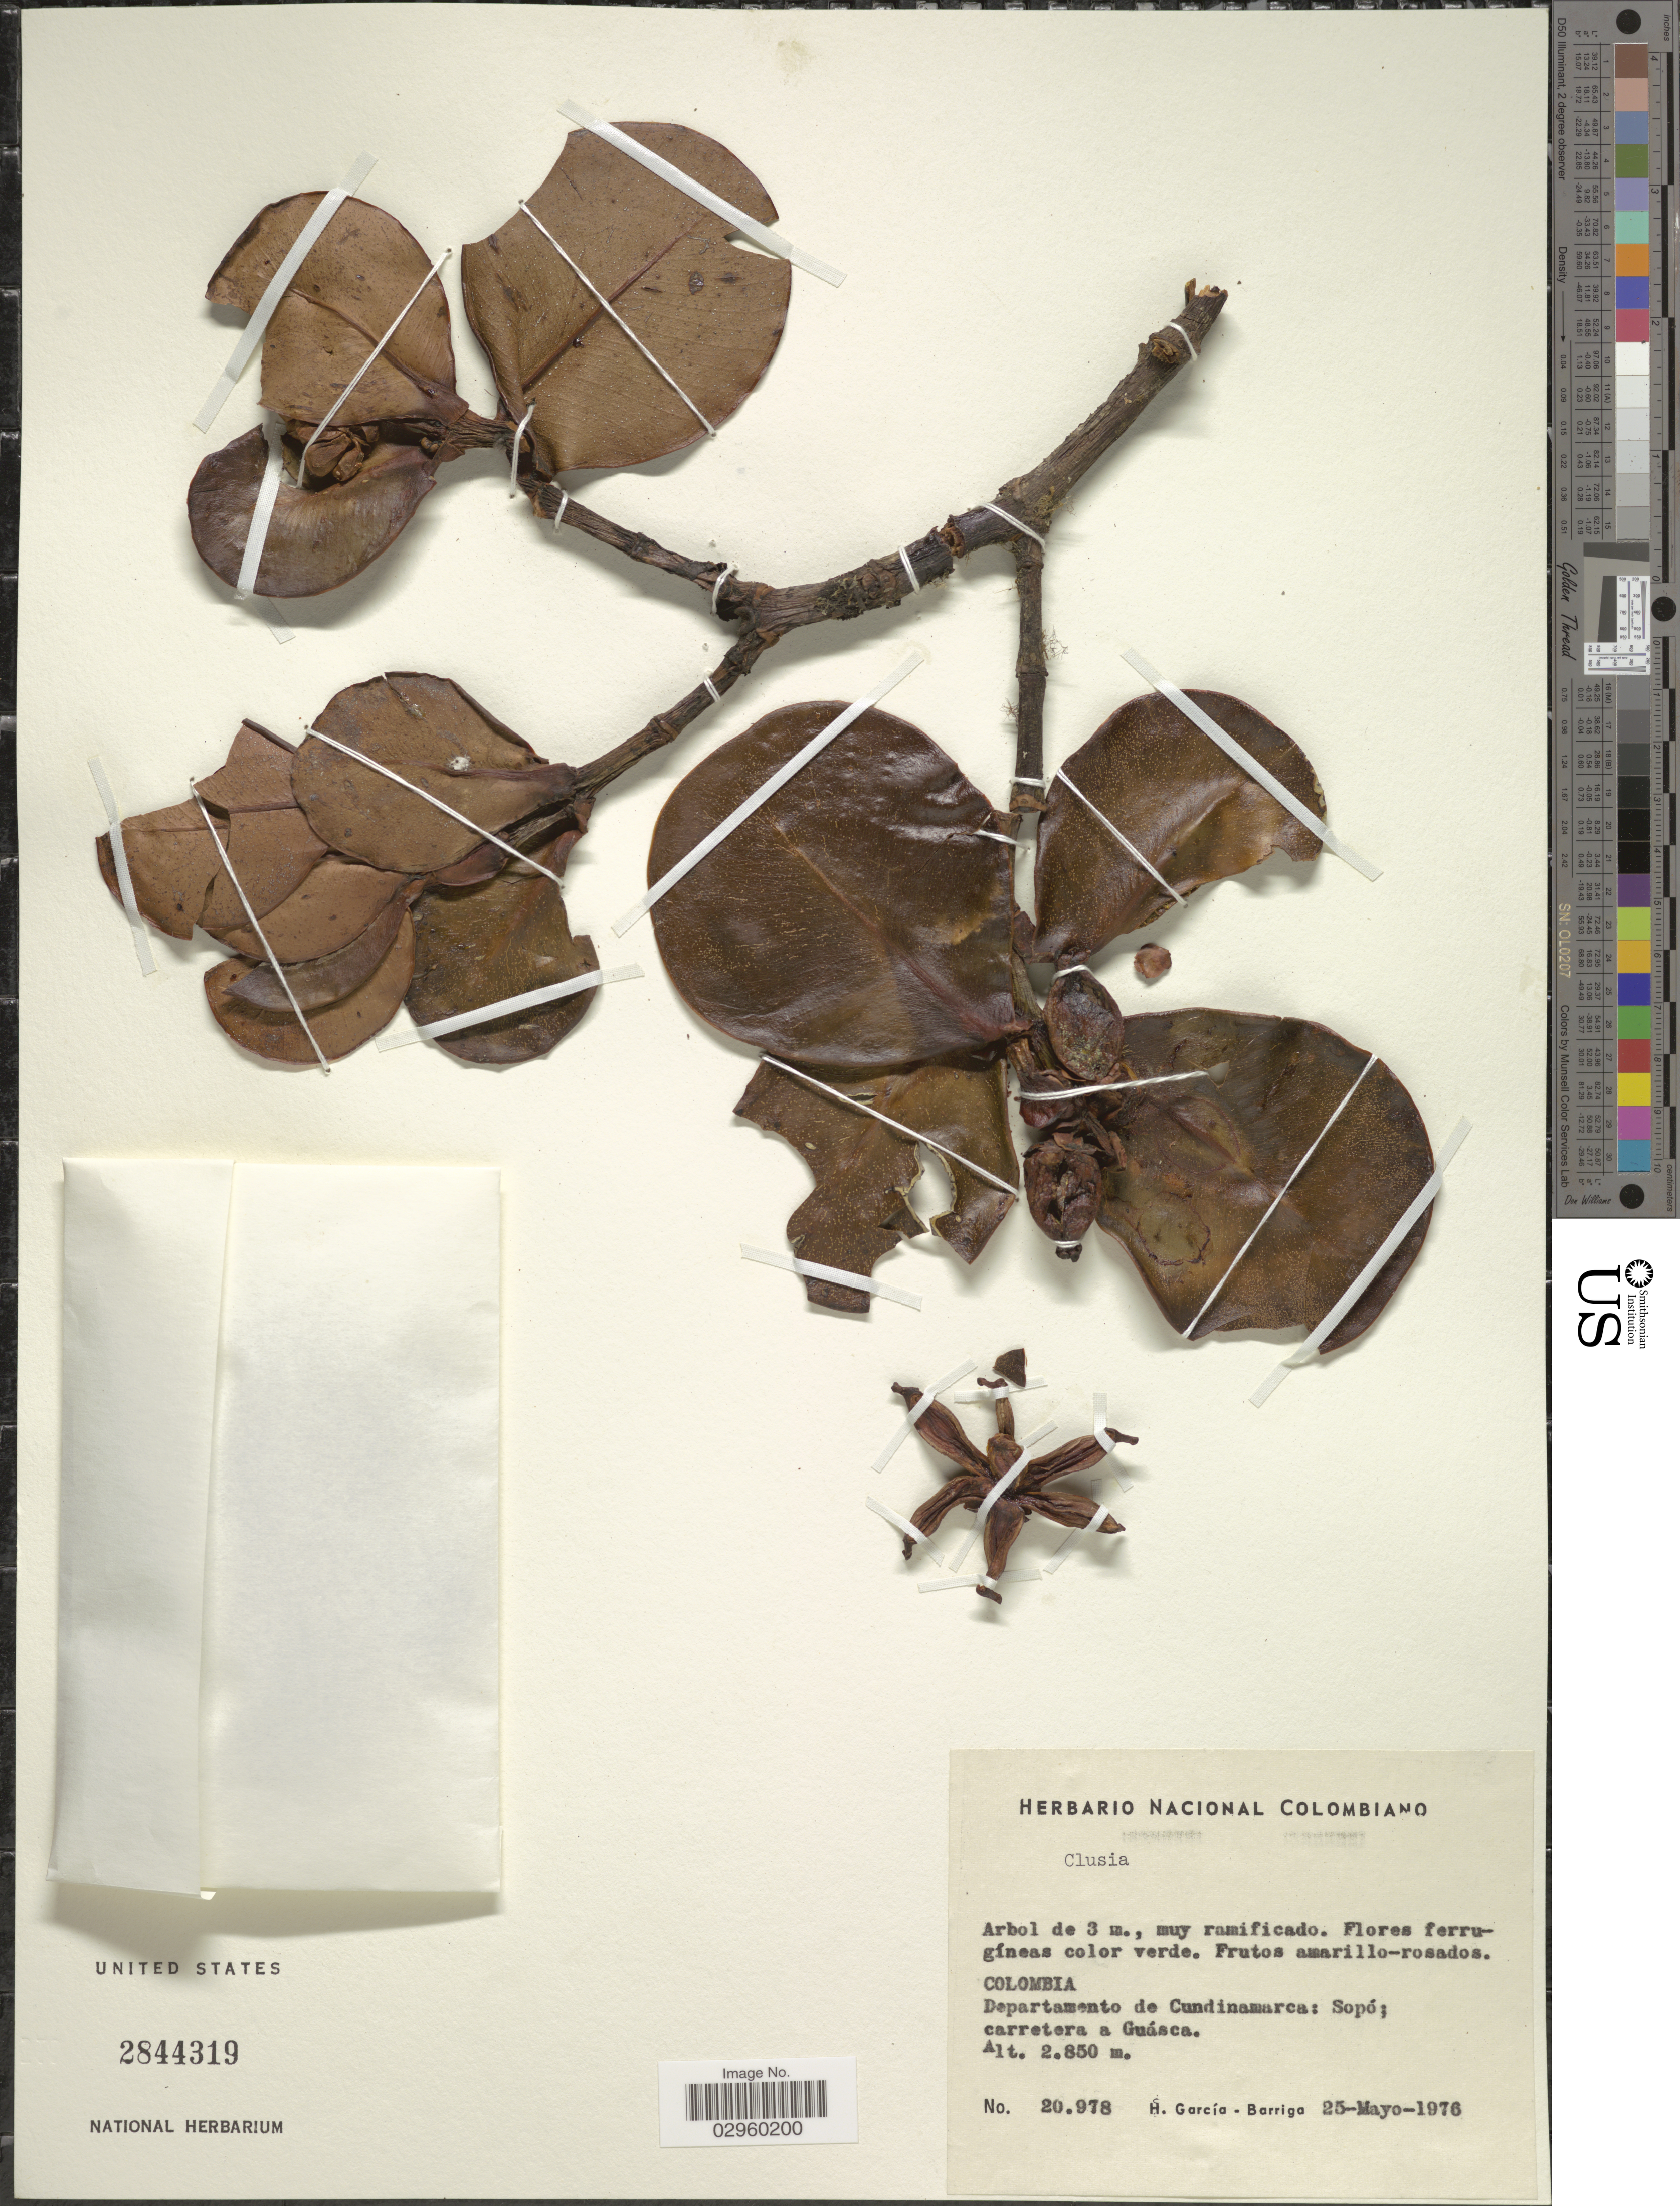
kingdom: Plantae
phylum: Tracheophyta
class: Magnoliopsida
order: Malpighiales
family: Clusiaceae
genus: Clusia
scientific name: Clusia sp.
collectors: H. García Barriga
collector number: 20978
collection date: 1976-05-25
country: Colombia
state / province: Cundinamarca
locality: Departamento de Cundinamarca: Sopó; carretera a Guásca.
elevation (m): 2850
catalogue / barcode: US 2844319